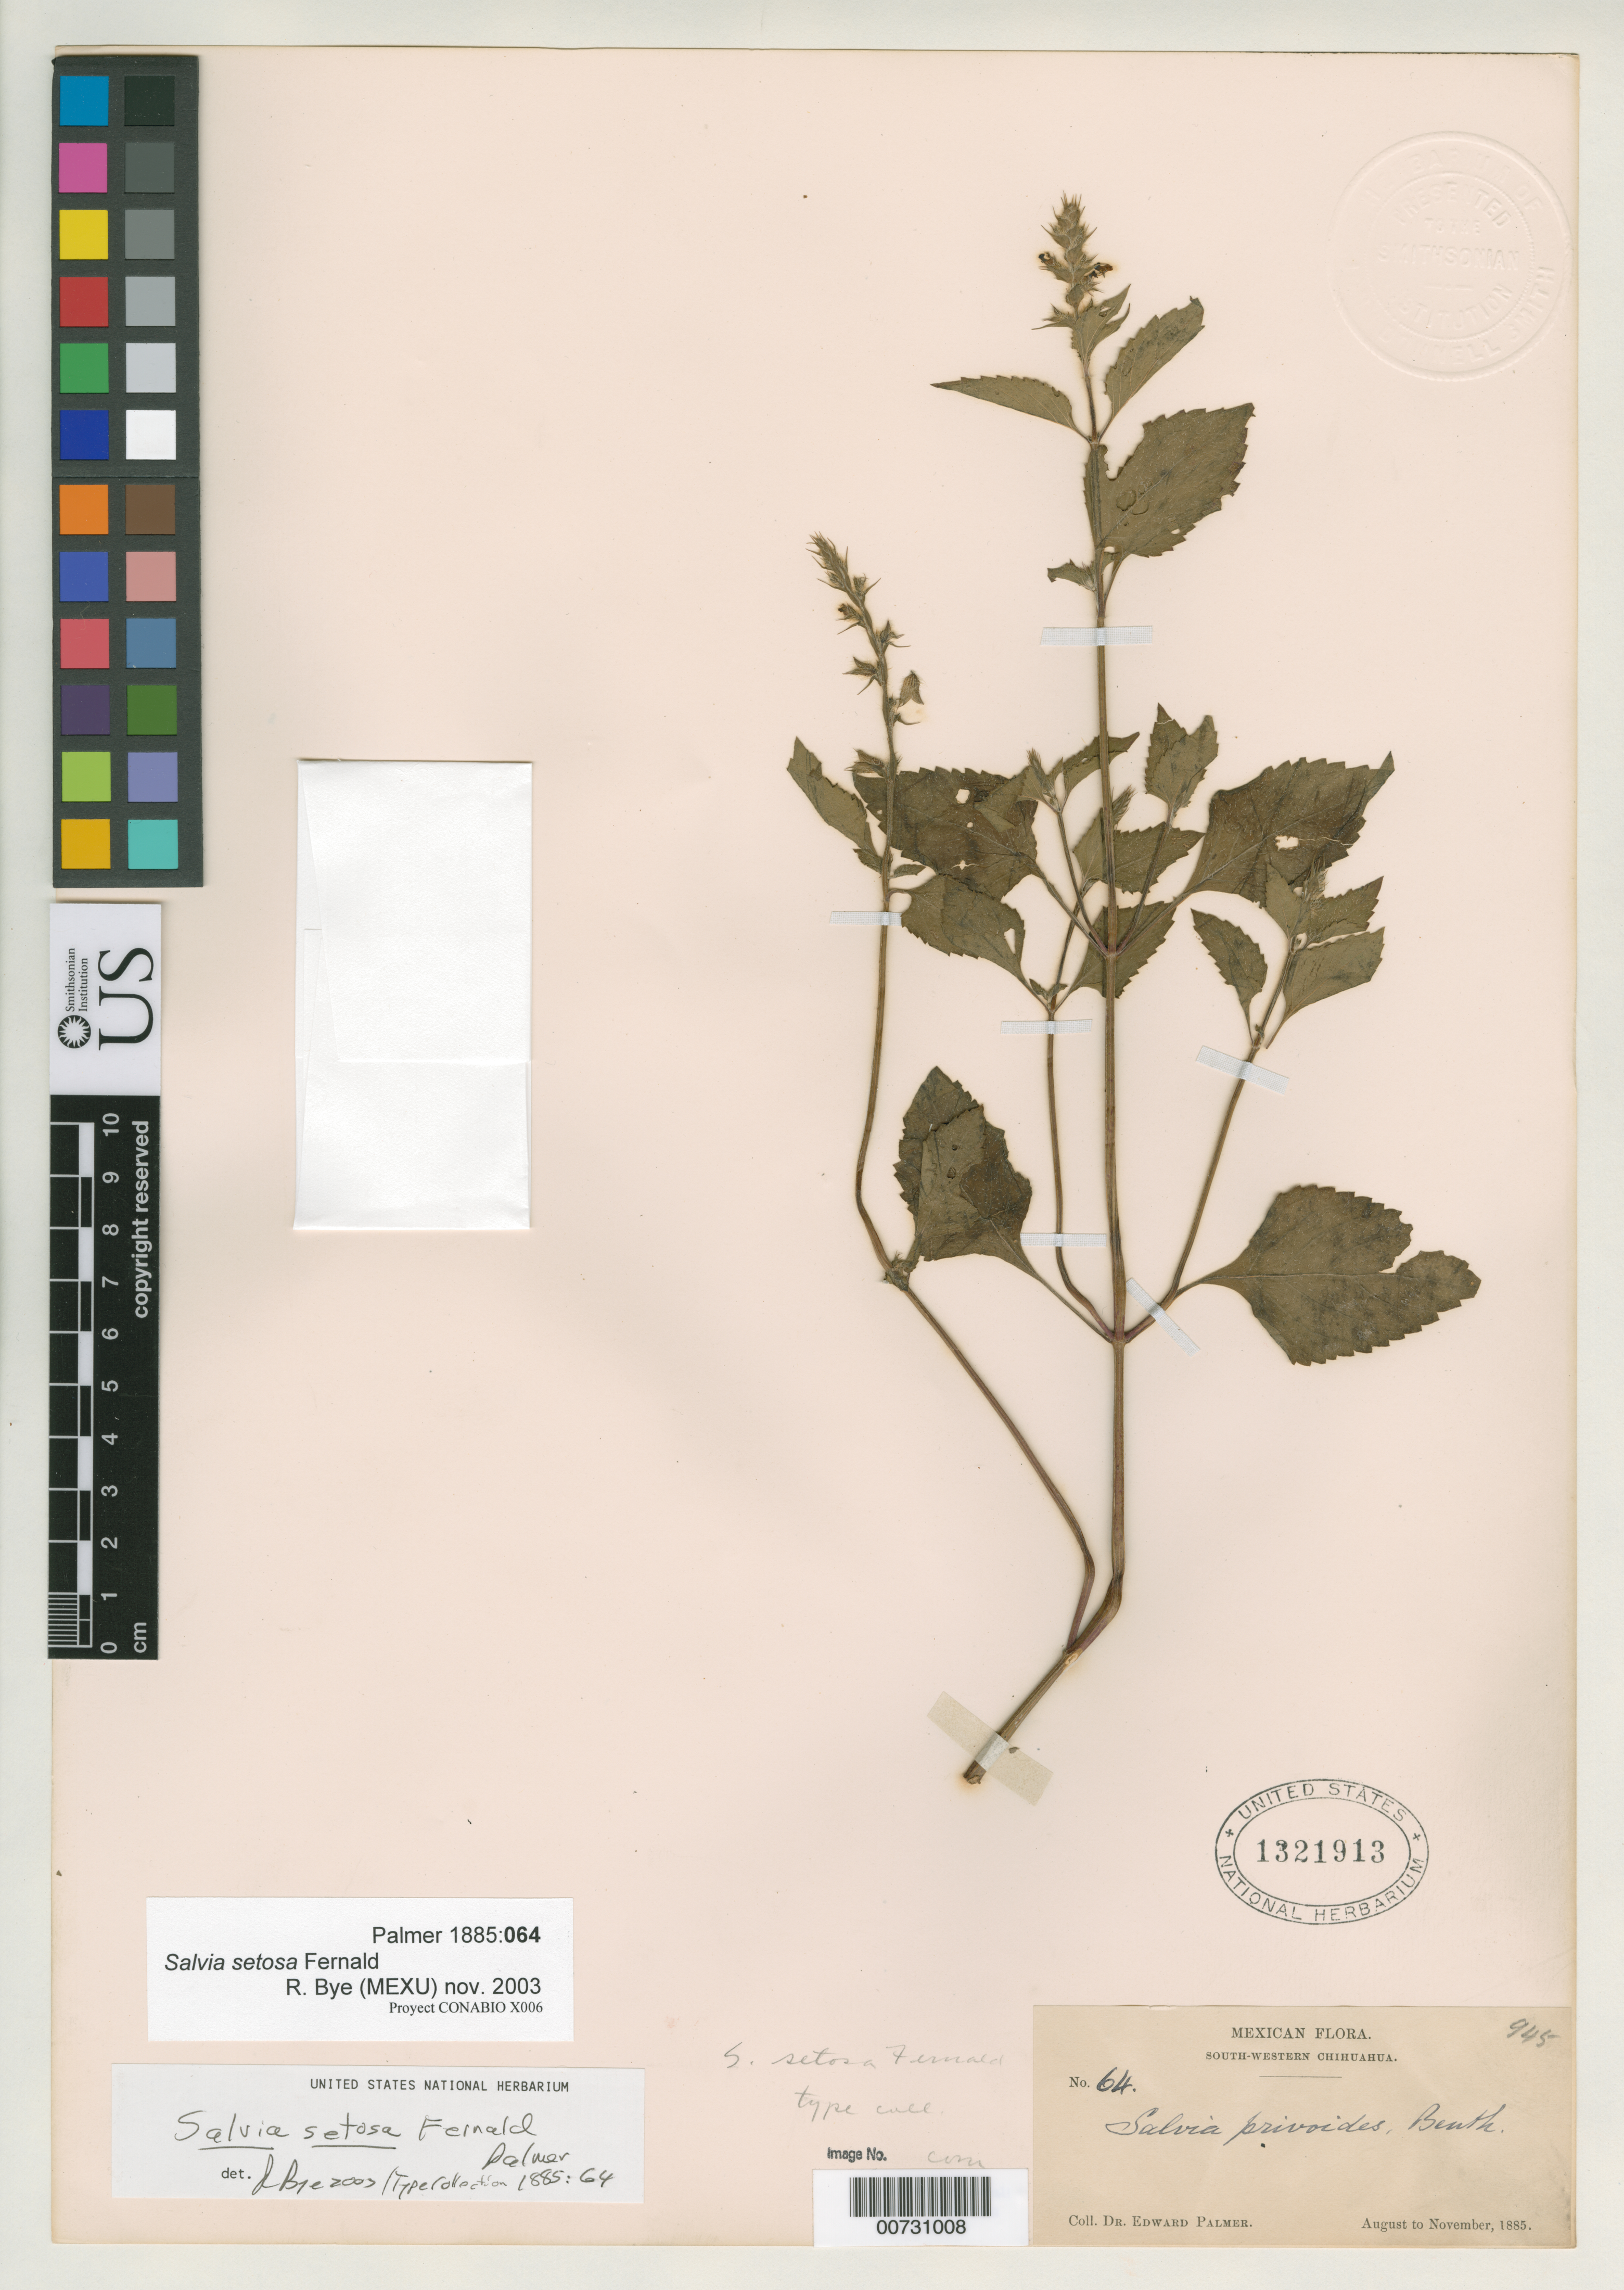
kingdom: Plantae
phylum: Tracheophyta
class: Magnoliopsida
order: Lamiales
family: Lamiaceae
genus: Salvia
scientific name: Salvia setosa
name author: Fernald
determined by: Bye, R. A., (COLO), University of Colorado Museum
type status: Isolectotype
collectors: E. Palmer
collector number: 64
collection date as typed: Aug 1885 to Nov 1885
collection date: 1885-08/1885-11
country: Mexico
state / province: Chihuahua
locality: South-western Chihuahua.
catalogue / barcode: US 1321913